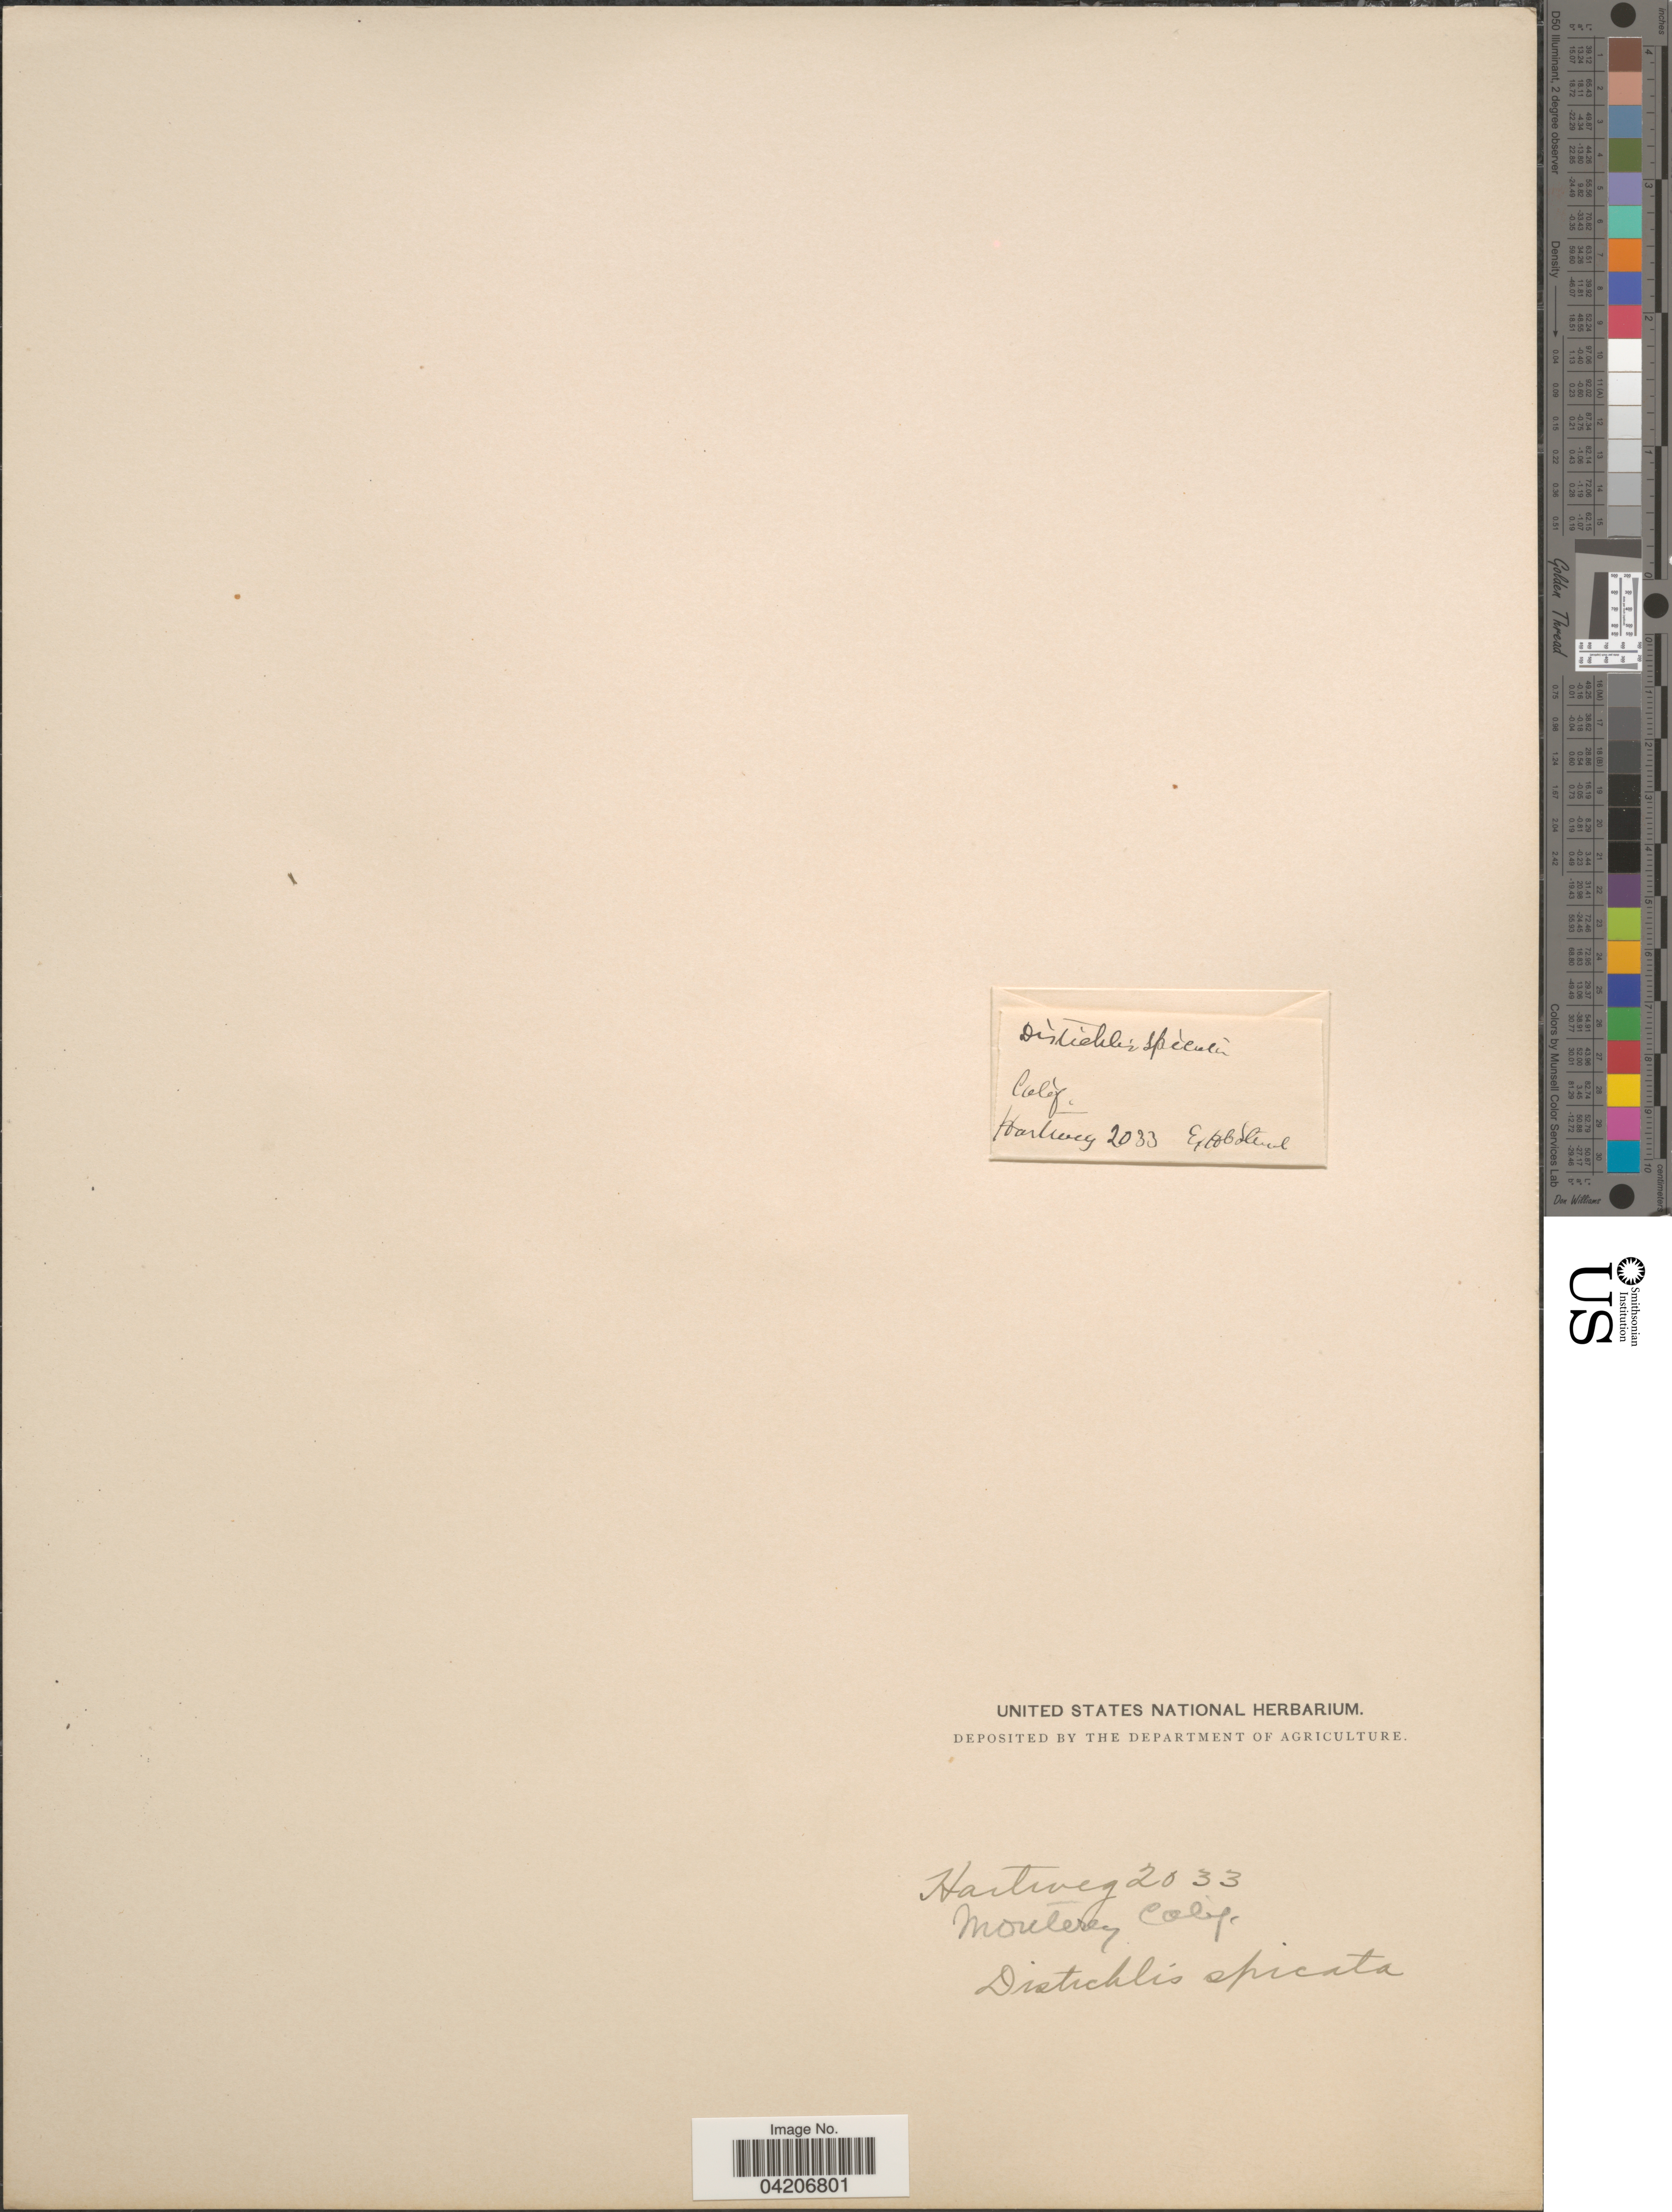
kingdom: Plantae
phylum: Tracheophyta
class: Liliopsida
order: Poales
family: Poaceae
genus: Distichlis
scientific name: Distichlis spicata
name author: (L.) Greene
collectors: Hartweg, --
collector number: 2033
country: United States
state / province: California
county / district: Monterey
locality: Monterey.